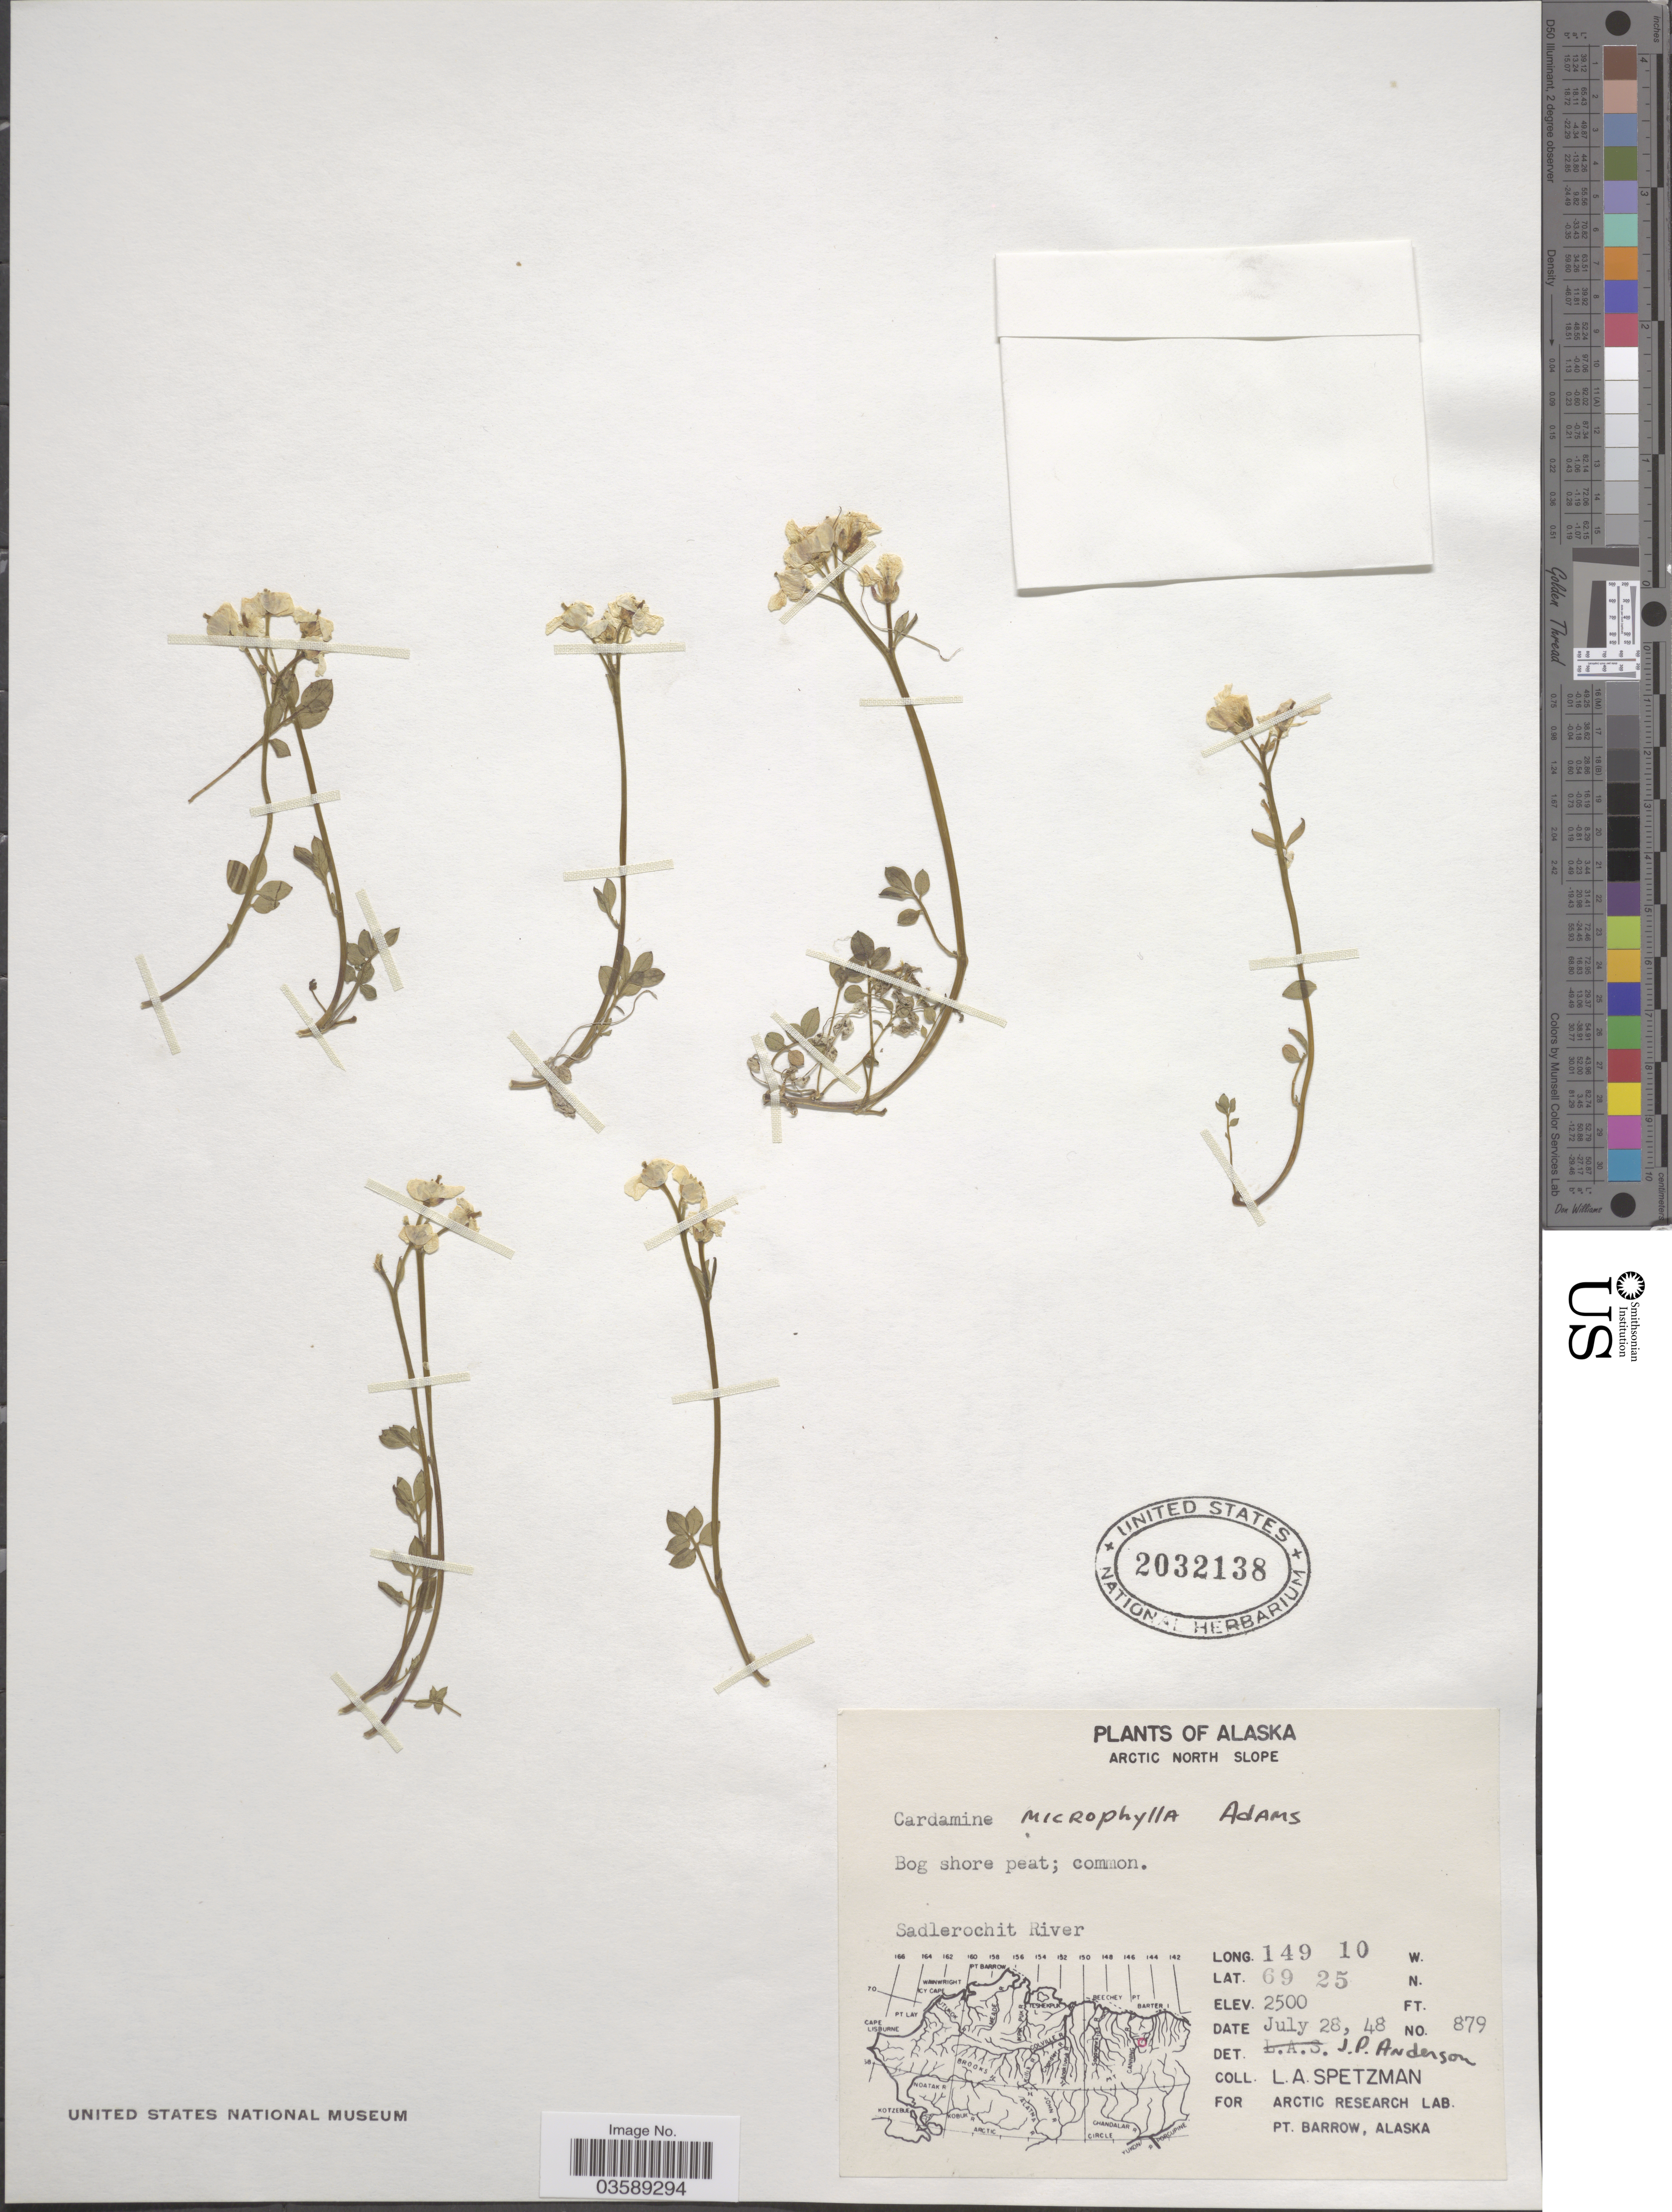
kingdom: Plantae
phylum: Tracheophyta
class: Magnoliopsida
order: Brassicales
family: Brassicaceae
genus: Cardamine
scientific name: Cardamine microphylla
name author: Adams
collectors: L. Spetzman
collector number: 879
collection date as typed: Transcribed d/m/y: 28/7/48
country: United States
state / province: Alaska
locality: Arctic North Slope. Sadlerochit River.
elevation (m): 762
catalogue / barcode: US 2032138